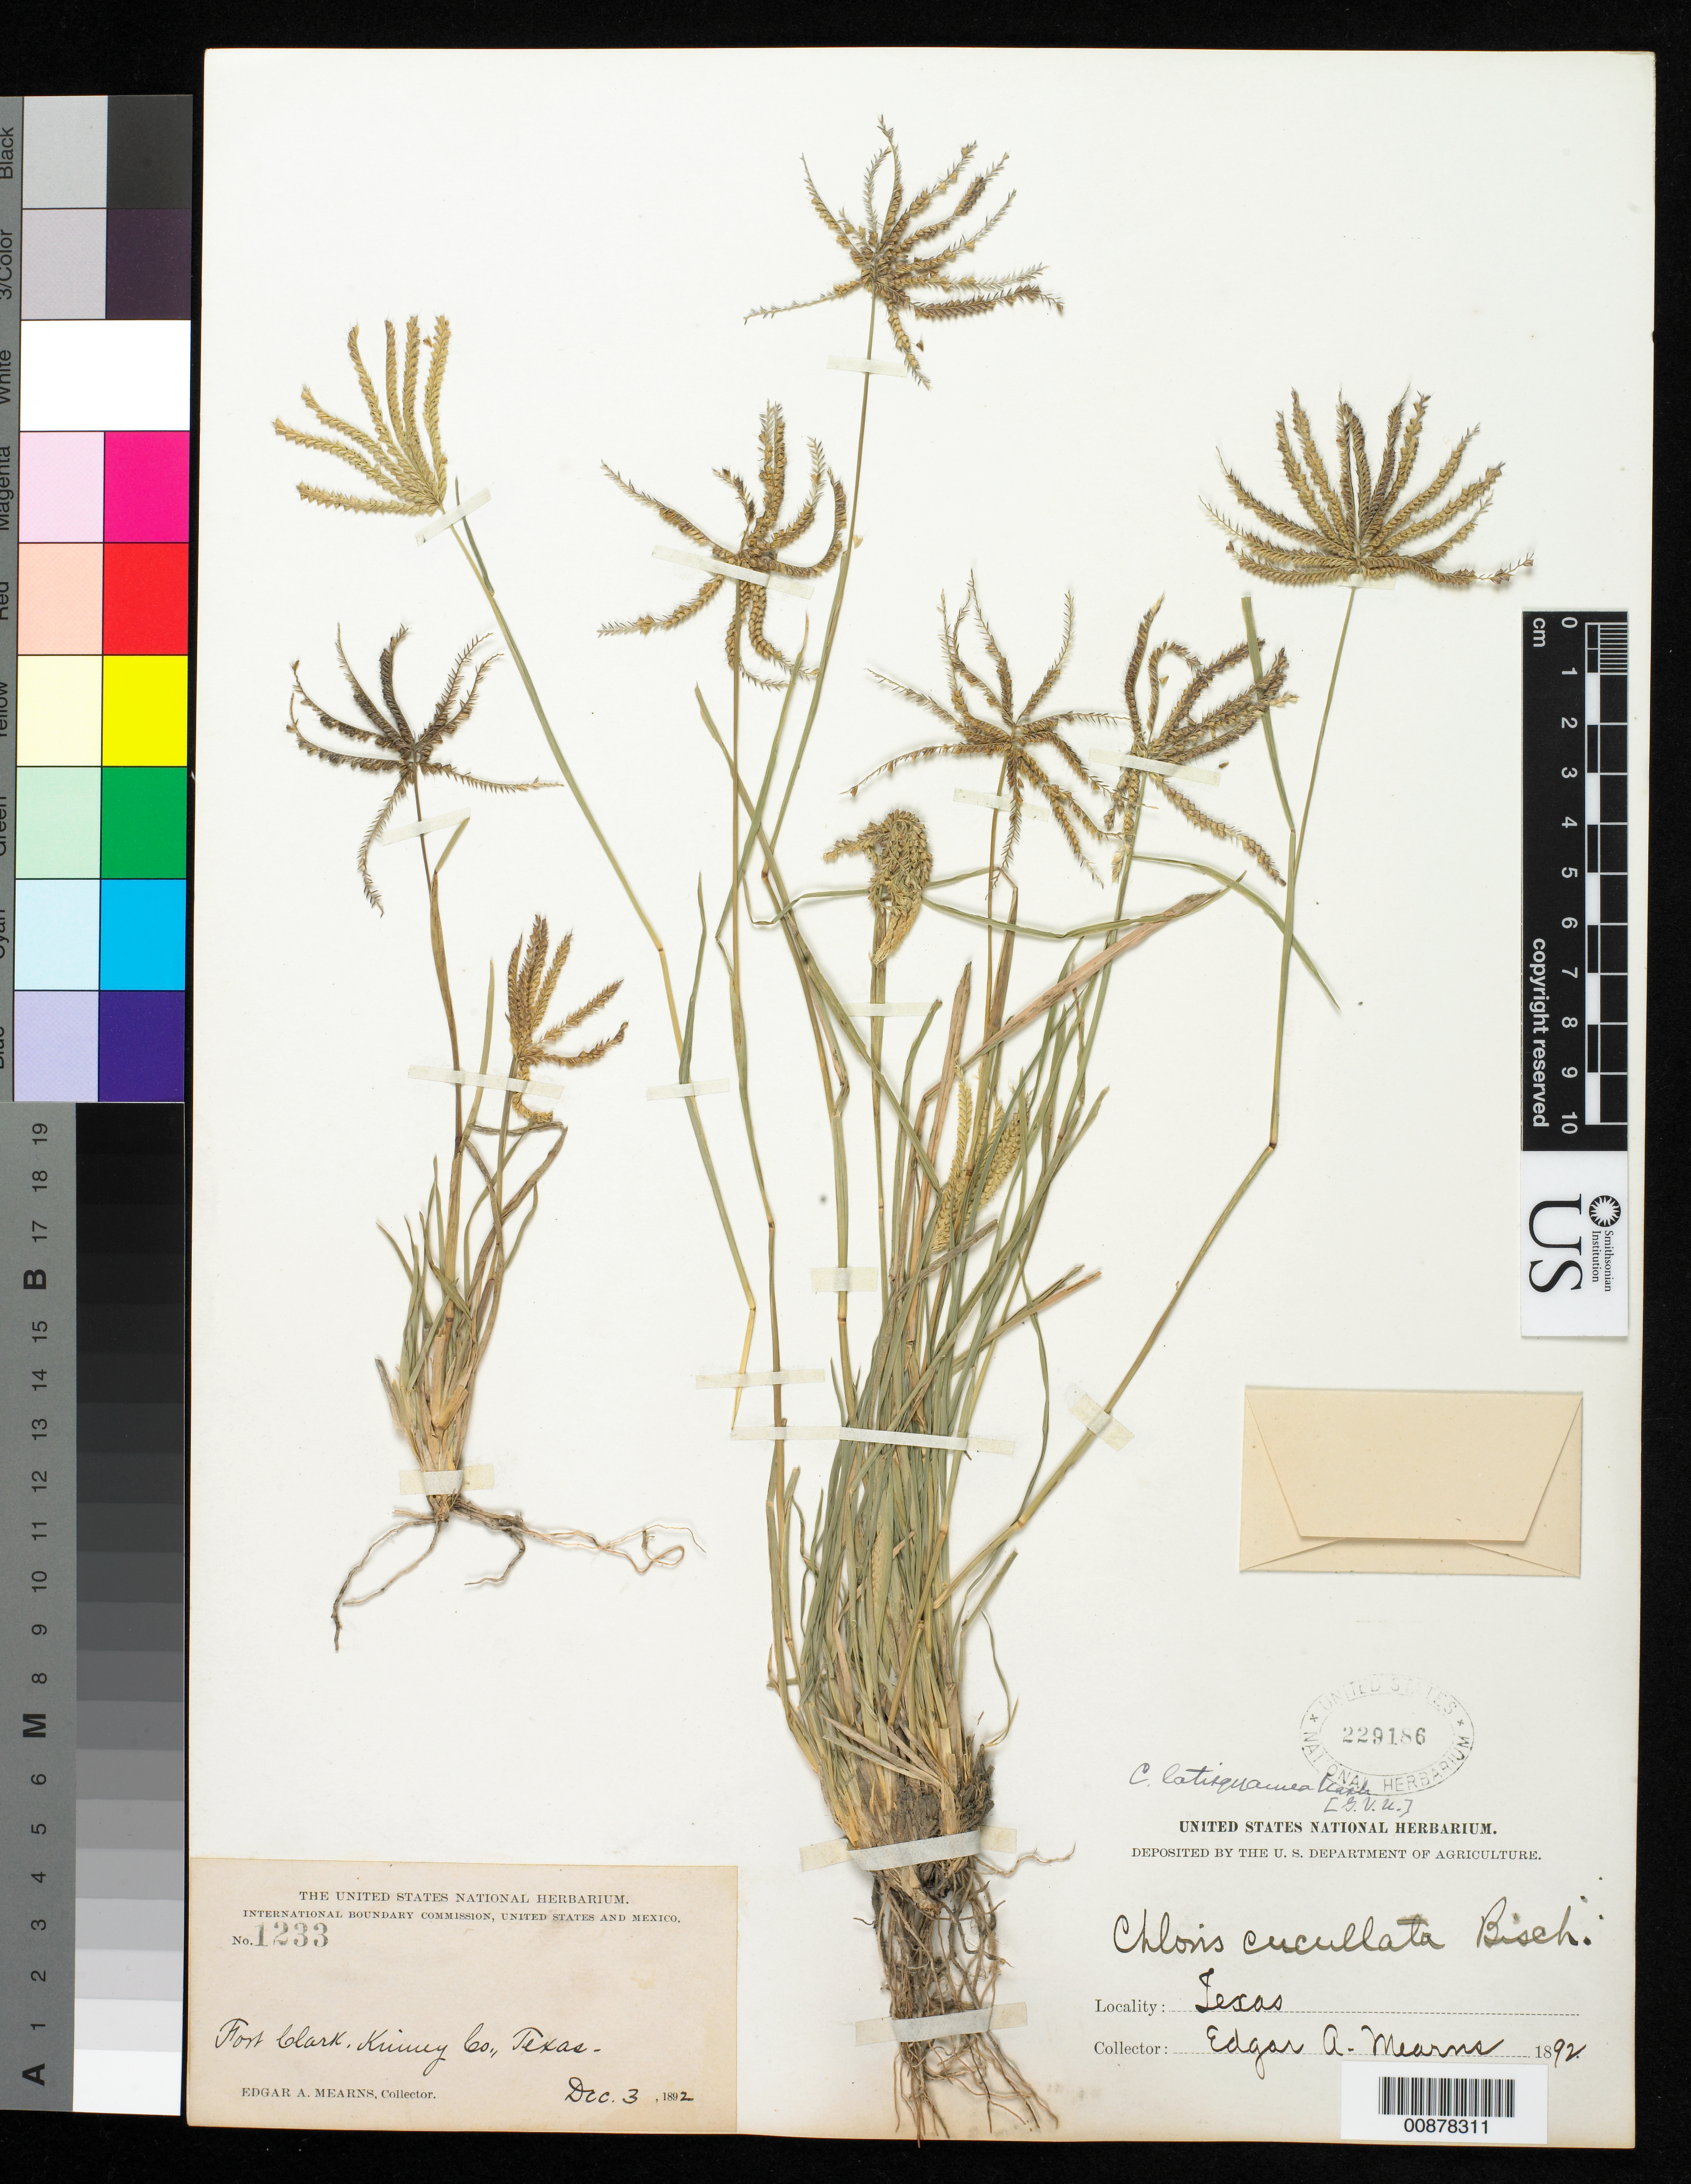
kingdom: Plantae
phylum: Tracheophyta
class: Liliopsida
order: Poales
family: Poaceae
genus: Chloris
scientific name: Chloris latisquamea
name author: Nash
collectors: E. A. Mearns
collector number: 1233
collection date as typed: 03 Dec 1892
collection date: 1892-12-03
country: United States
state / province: Texas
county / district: Kinney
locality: Fort Clark, Kinney County, Texas.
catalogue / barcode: US 229186